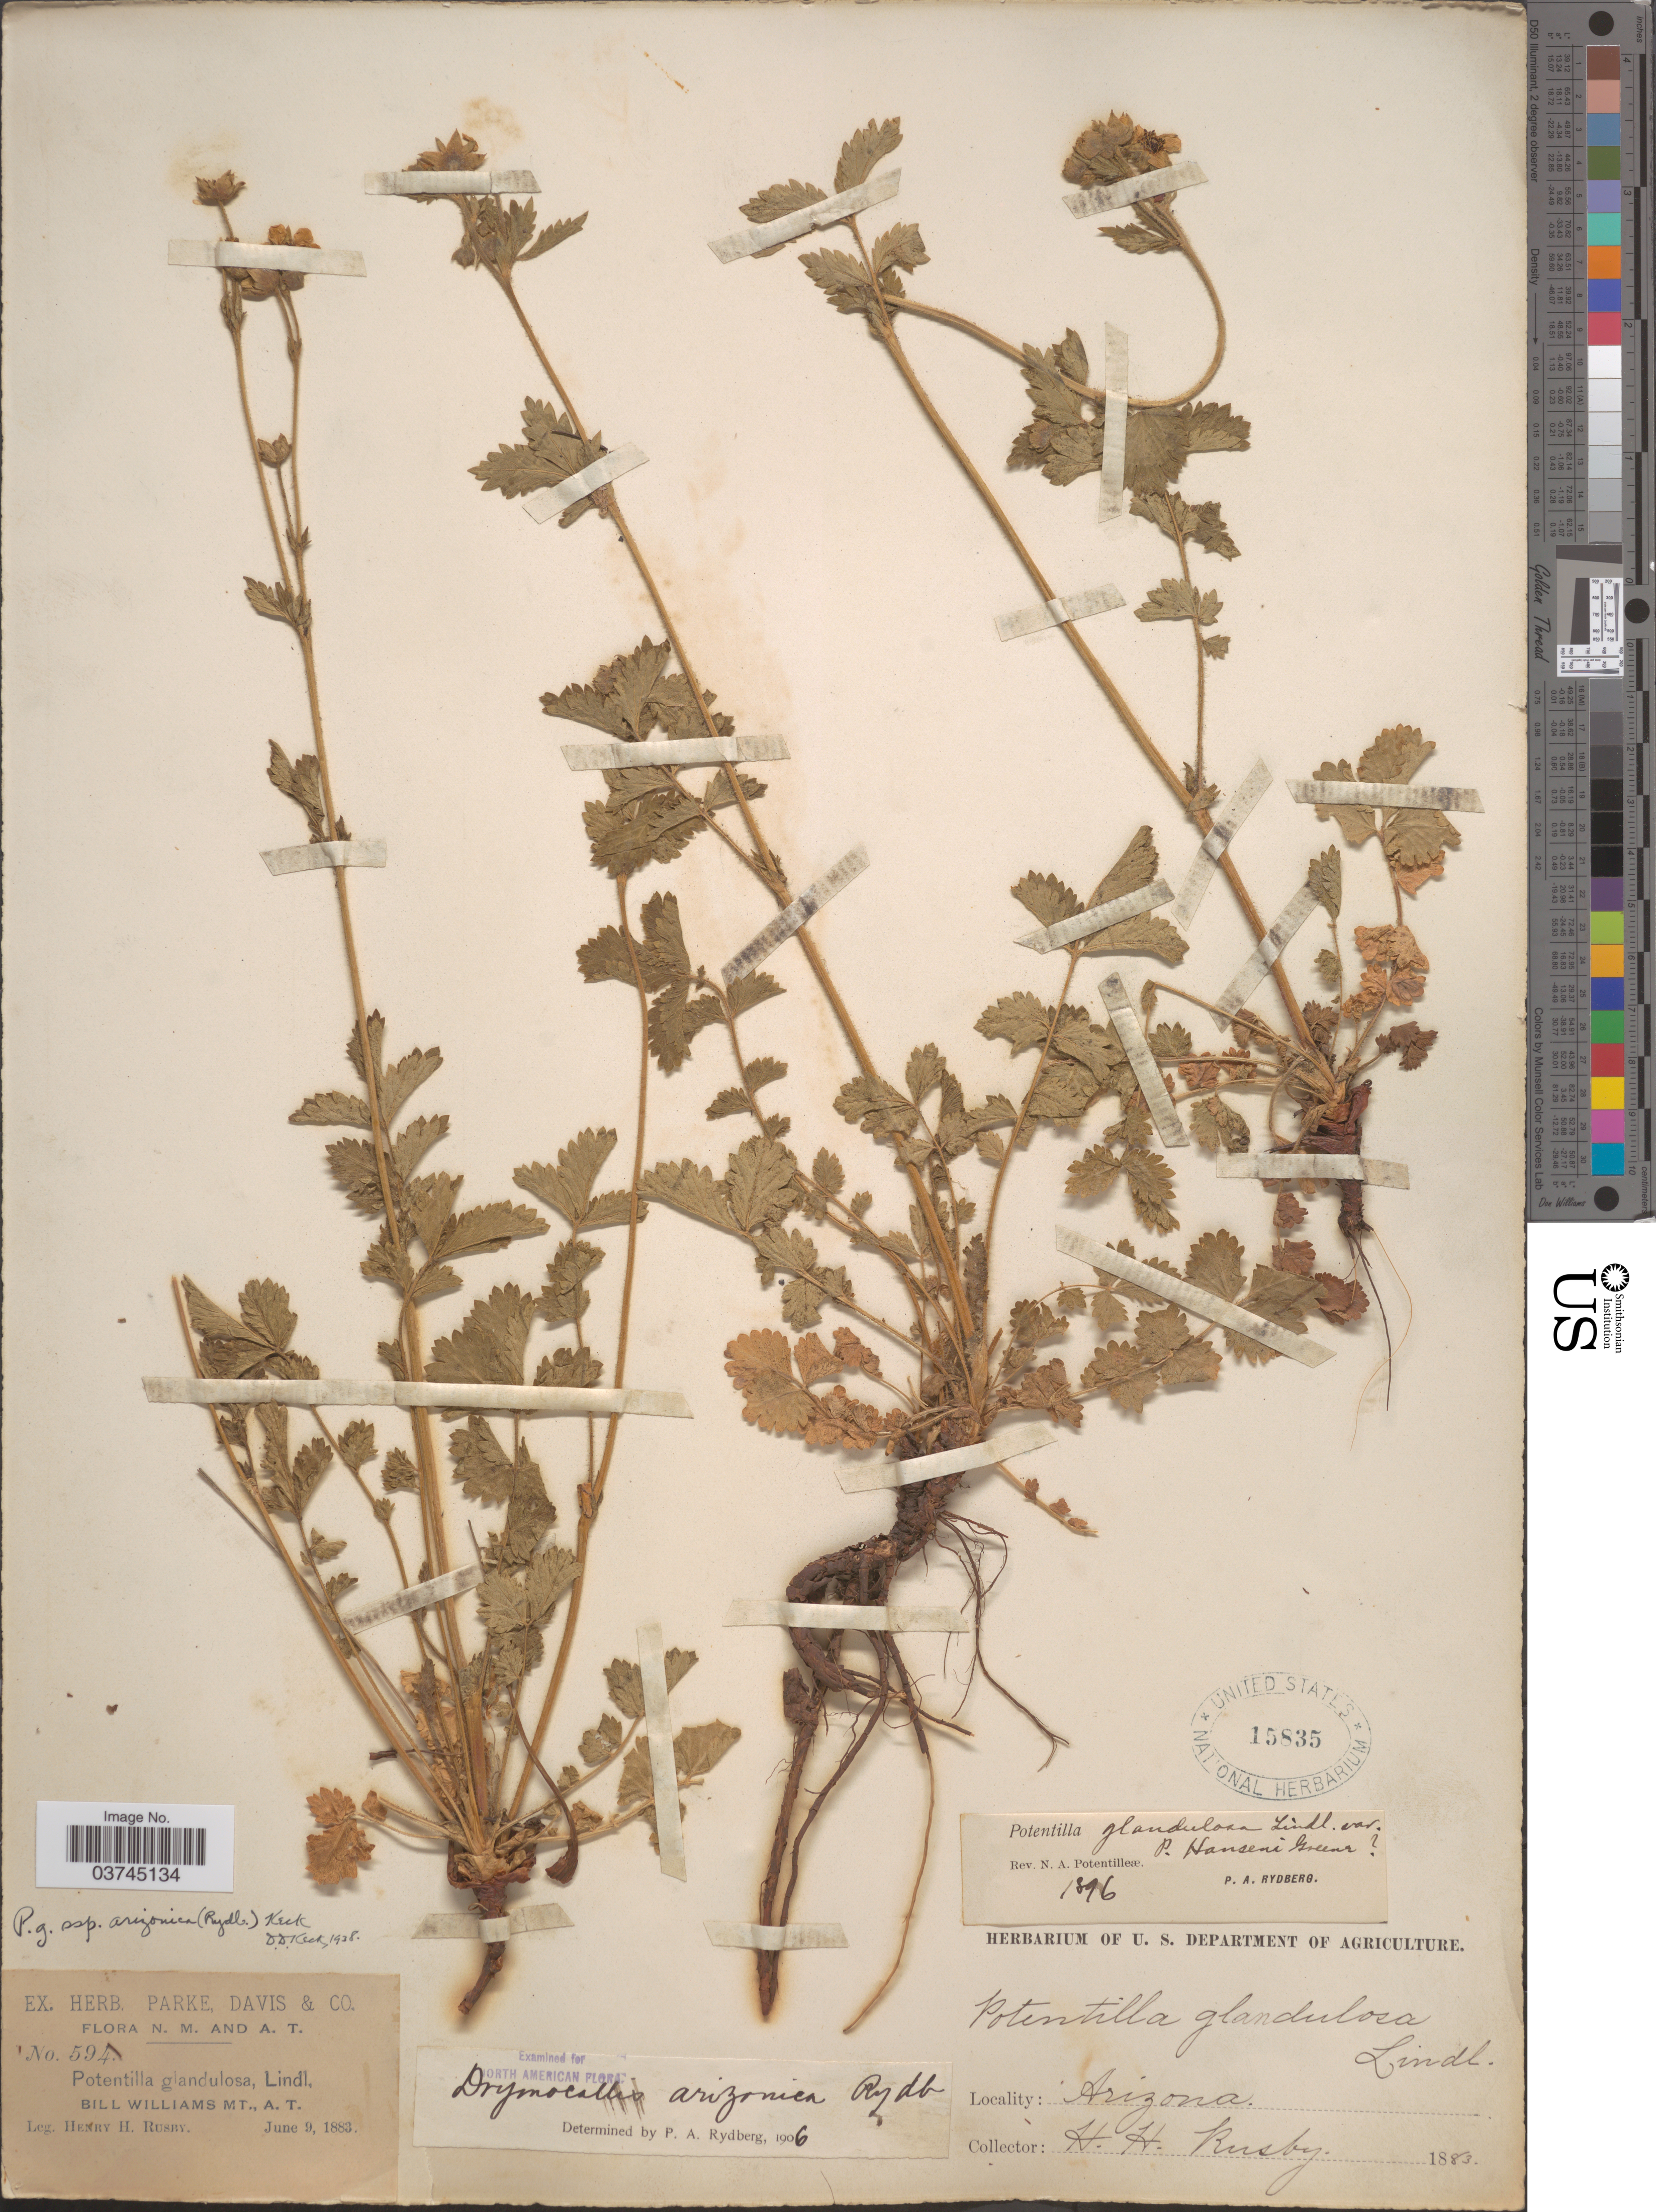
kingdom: Plantae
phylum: Tracheophyta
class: Magnoliopsida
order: Rosales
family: Rosaceae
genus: Drymocallis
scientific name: Drymocallis arizonica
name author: Rydb.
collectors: H. H. Rusby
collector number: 594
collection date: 1883-06-09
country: United States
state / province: Arizona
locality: Bill Williams Mt., A. T.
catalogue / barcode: US 15835